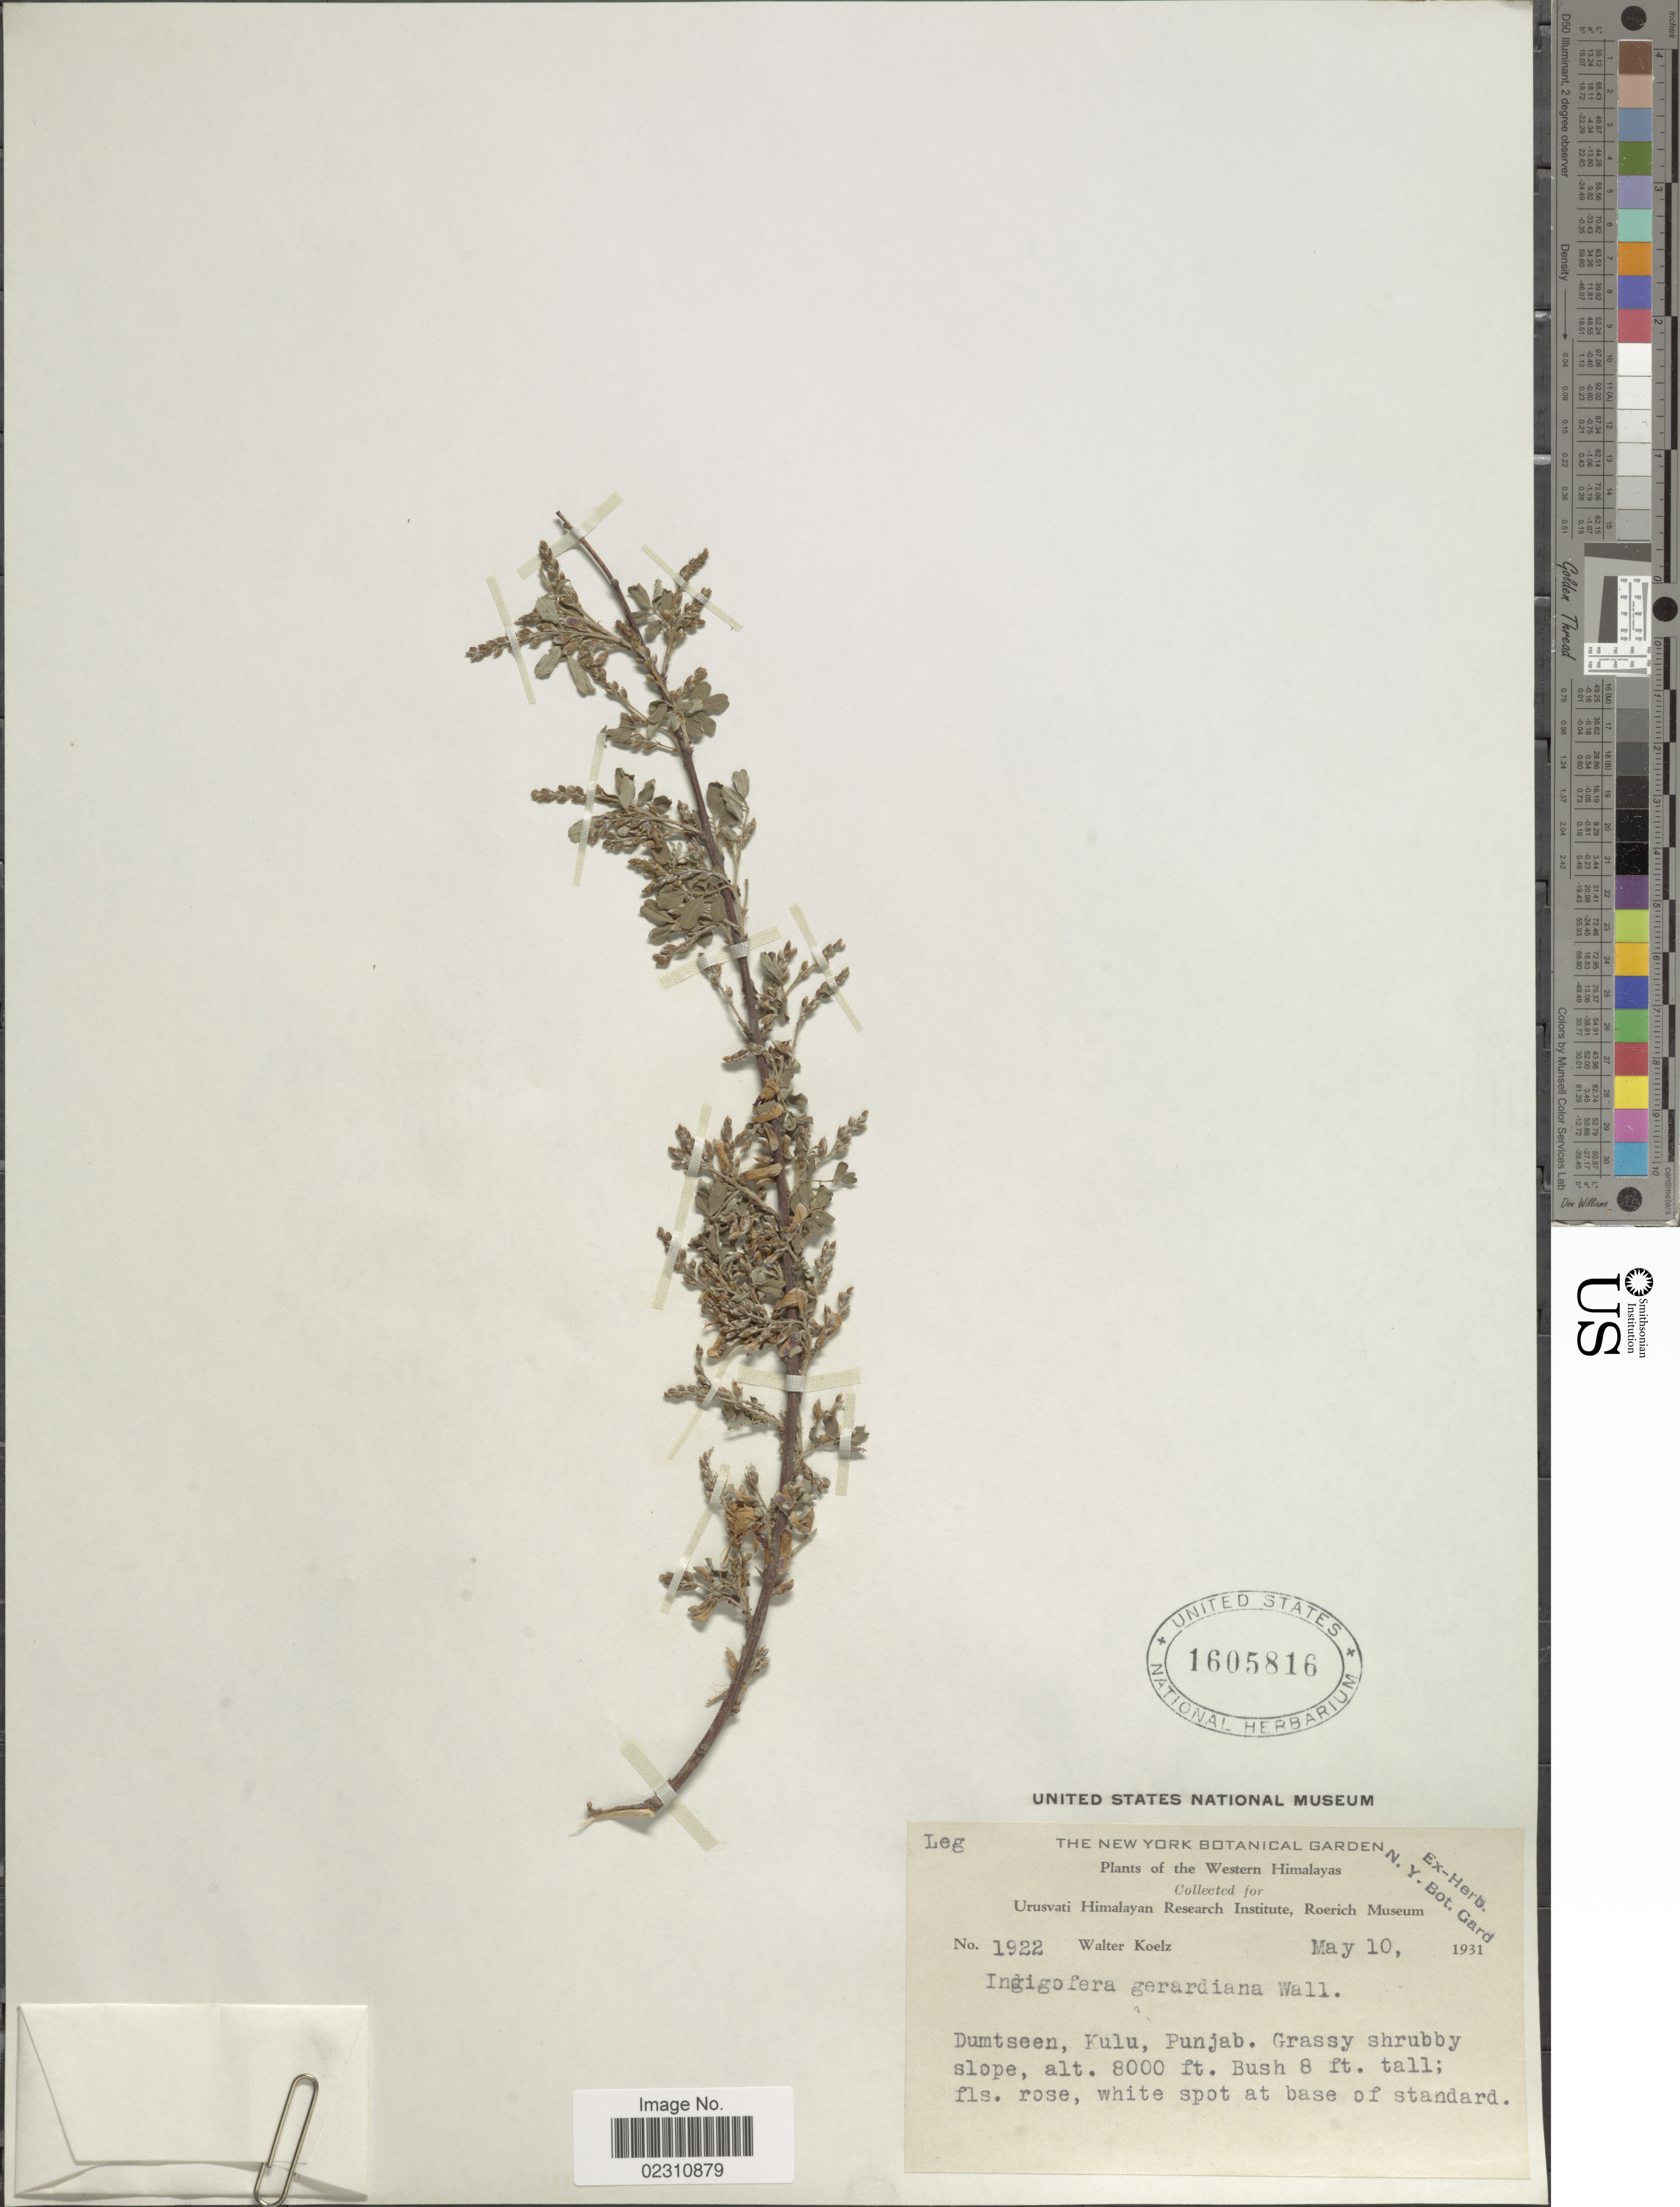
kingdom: Plantae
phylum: Tracheophyta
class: Magnoliopsida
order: Fabales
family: Fabaceae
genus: Indigofera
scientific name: Indigofera gerardiana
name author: Wall.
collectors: W. N. Koelz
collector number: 1922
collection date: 1931-05-10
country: India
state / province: Punjab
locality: Western Himalayas, Dumtseen, Kulu, Punjab.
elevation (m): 2438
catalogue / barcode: US 1605816